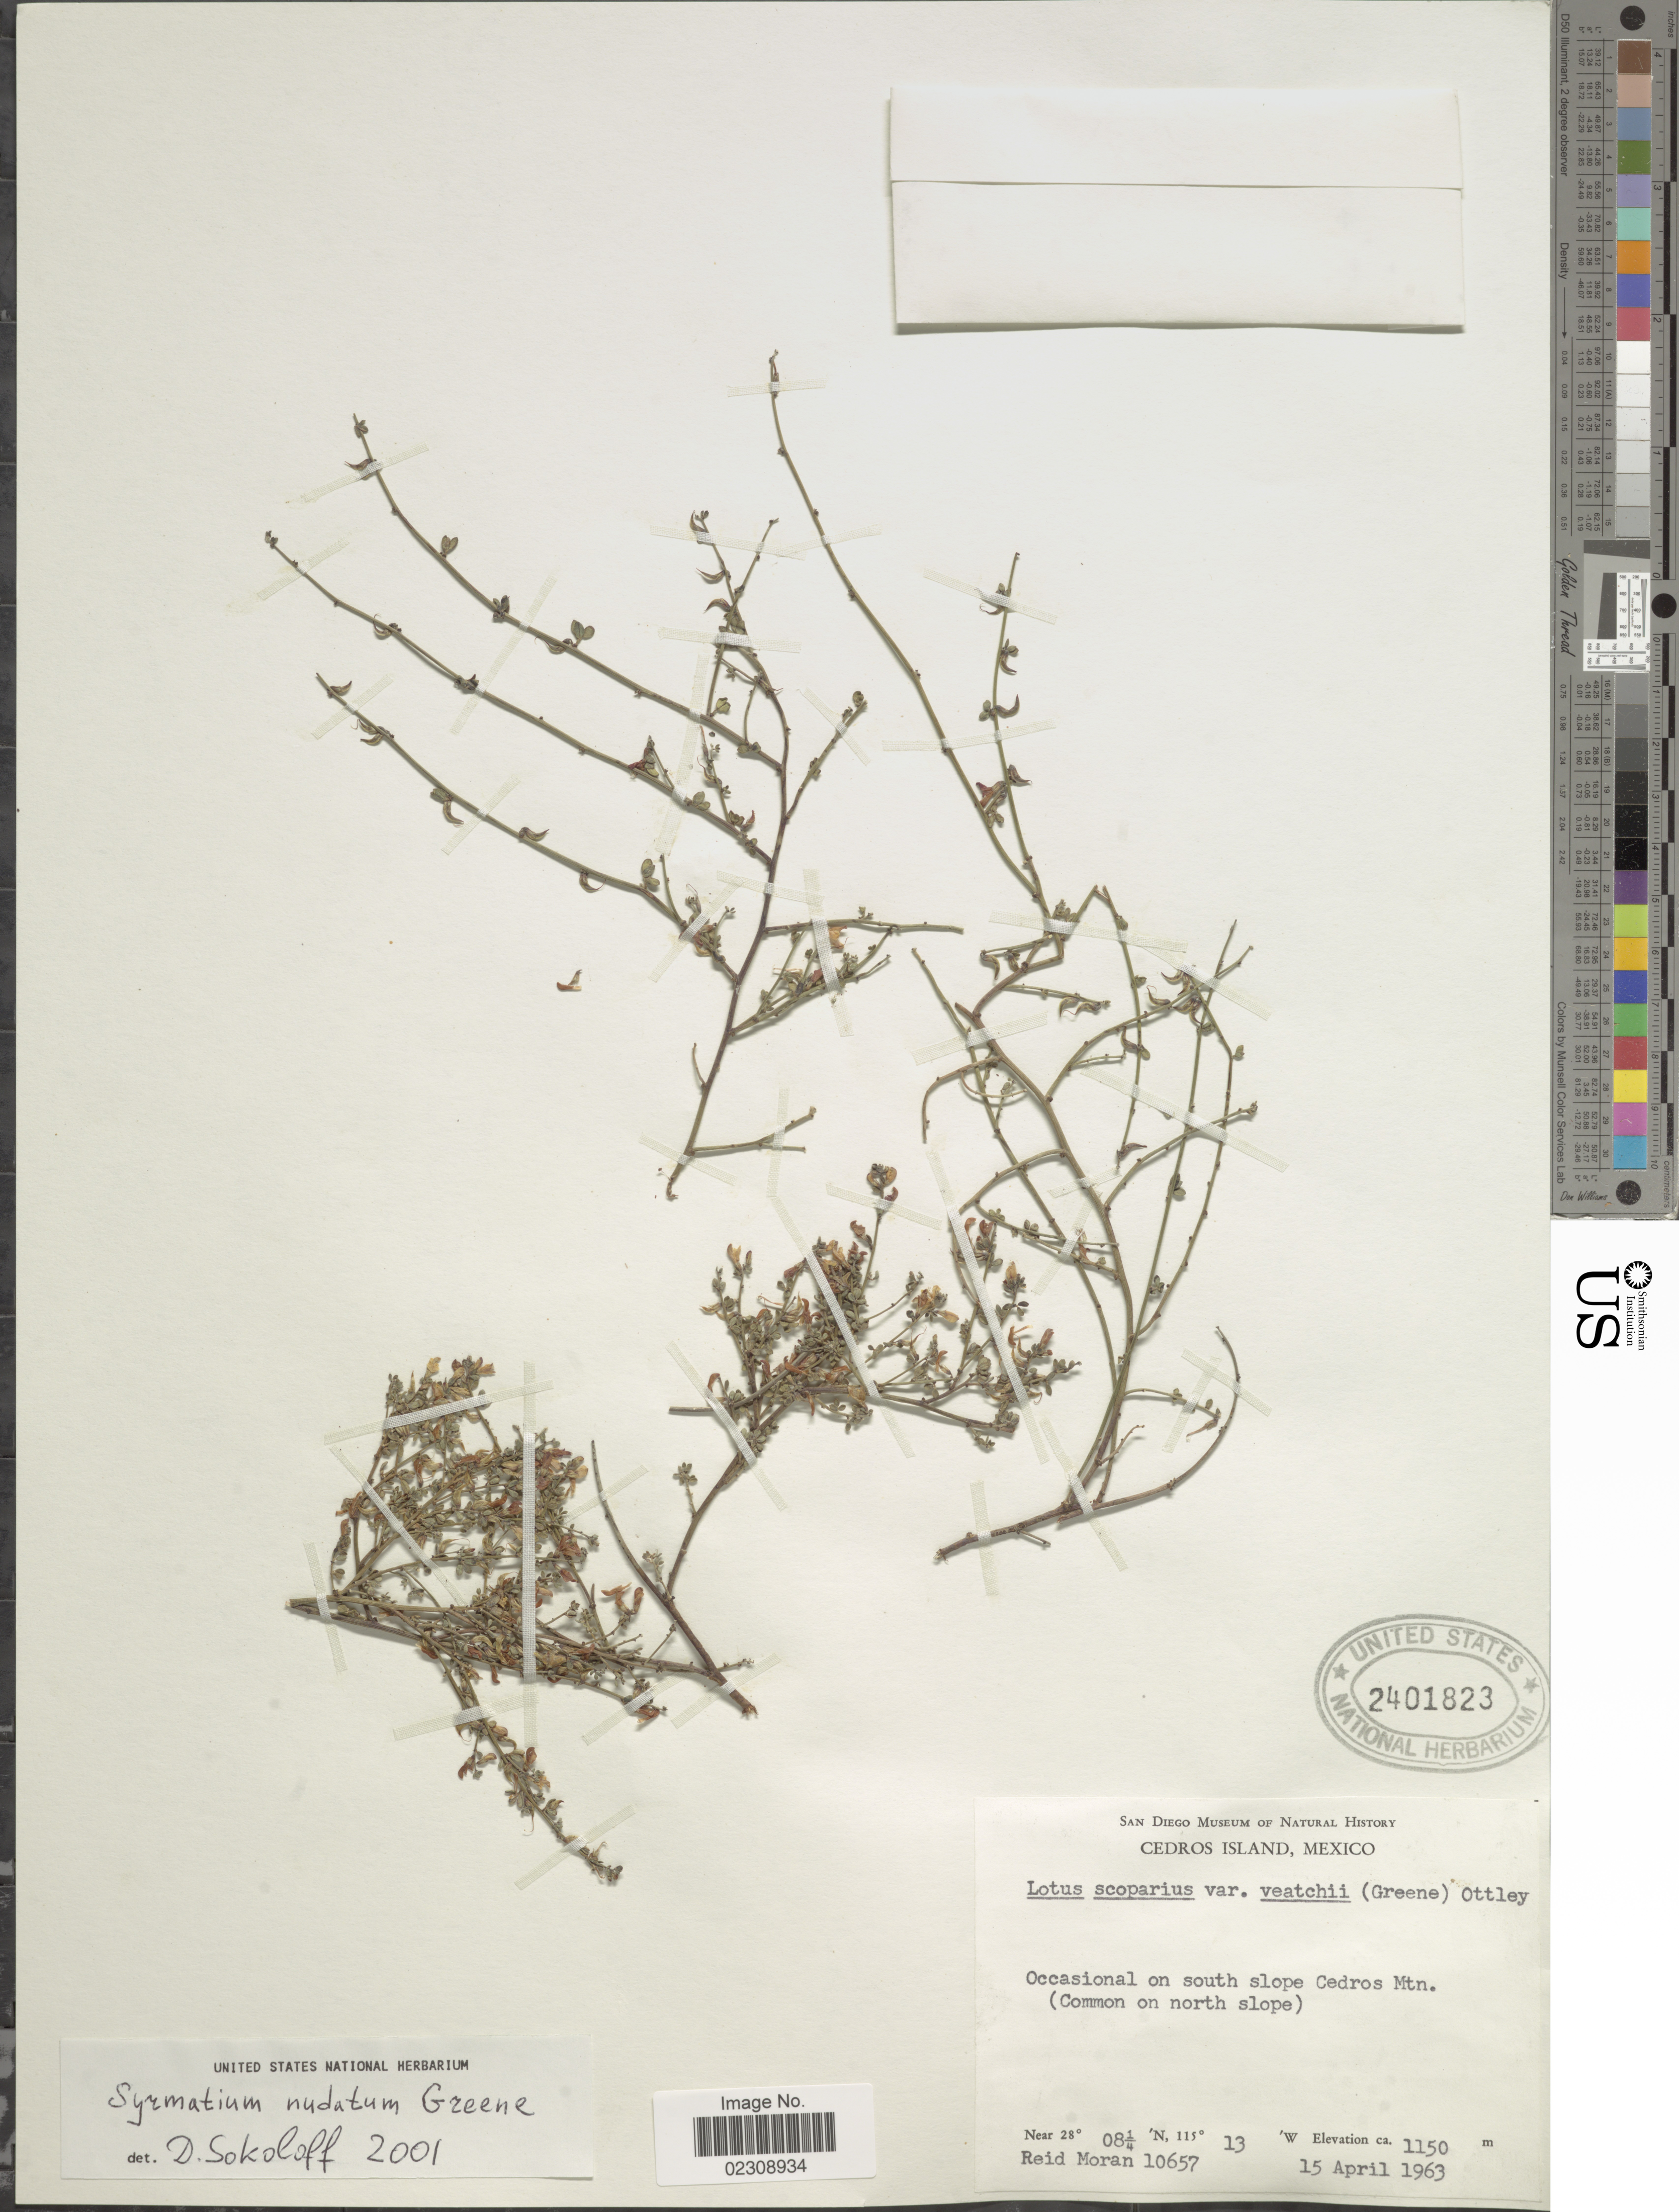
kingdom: Plantae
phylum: Tracheophyta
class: Magnoliopsida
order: Fabales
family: Fabaceae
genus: Syrmatium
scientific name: Syrmatium nudatum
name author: Greene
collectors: R. V. Moran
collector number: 10657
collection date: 1963-04-15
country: Mexico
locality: Cedros Island. Occasional on south slope Cedros Mtn.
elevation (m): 1150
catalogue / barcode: US 2401823